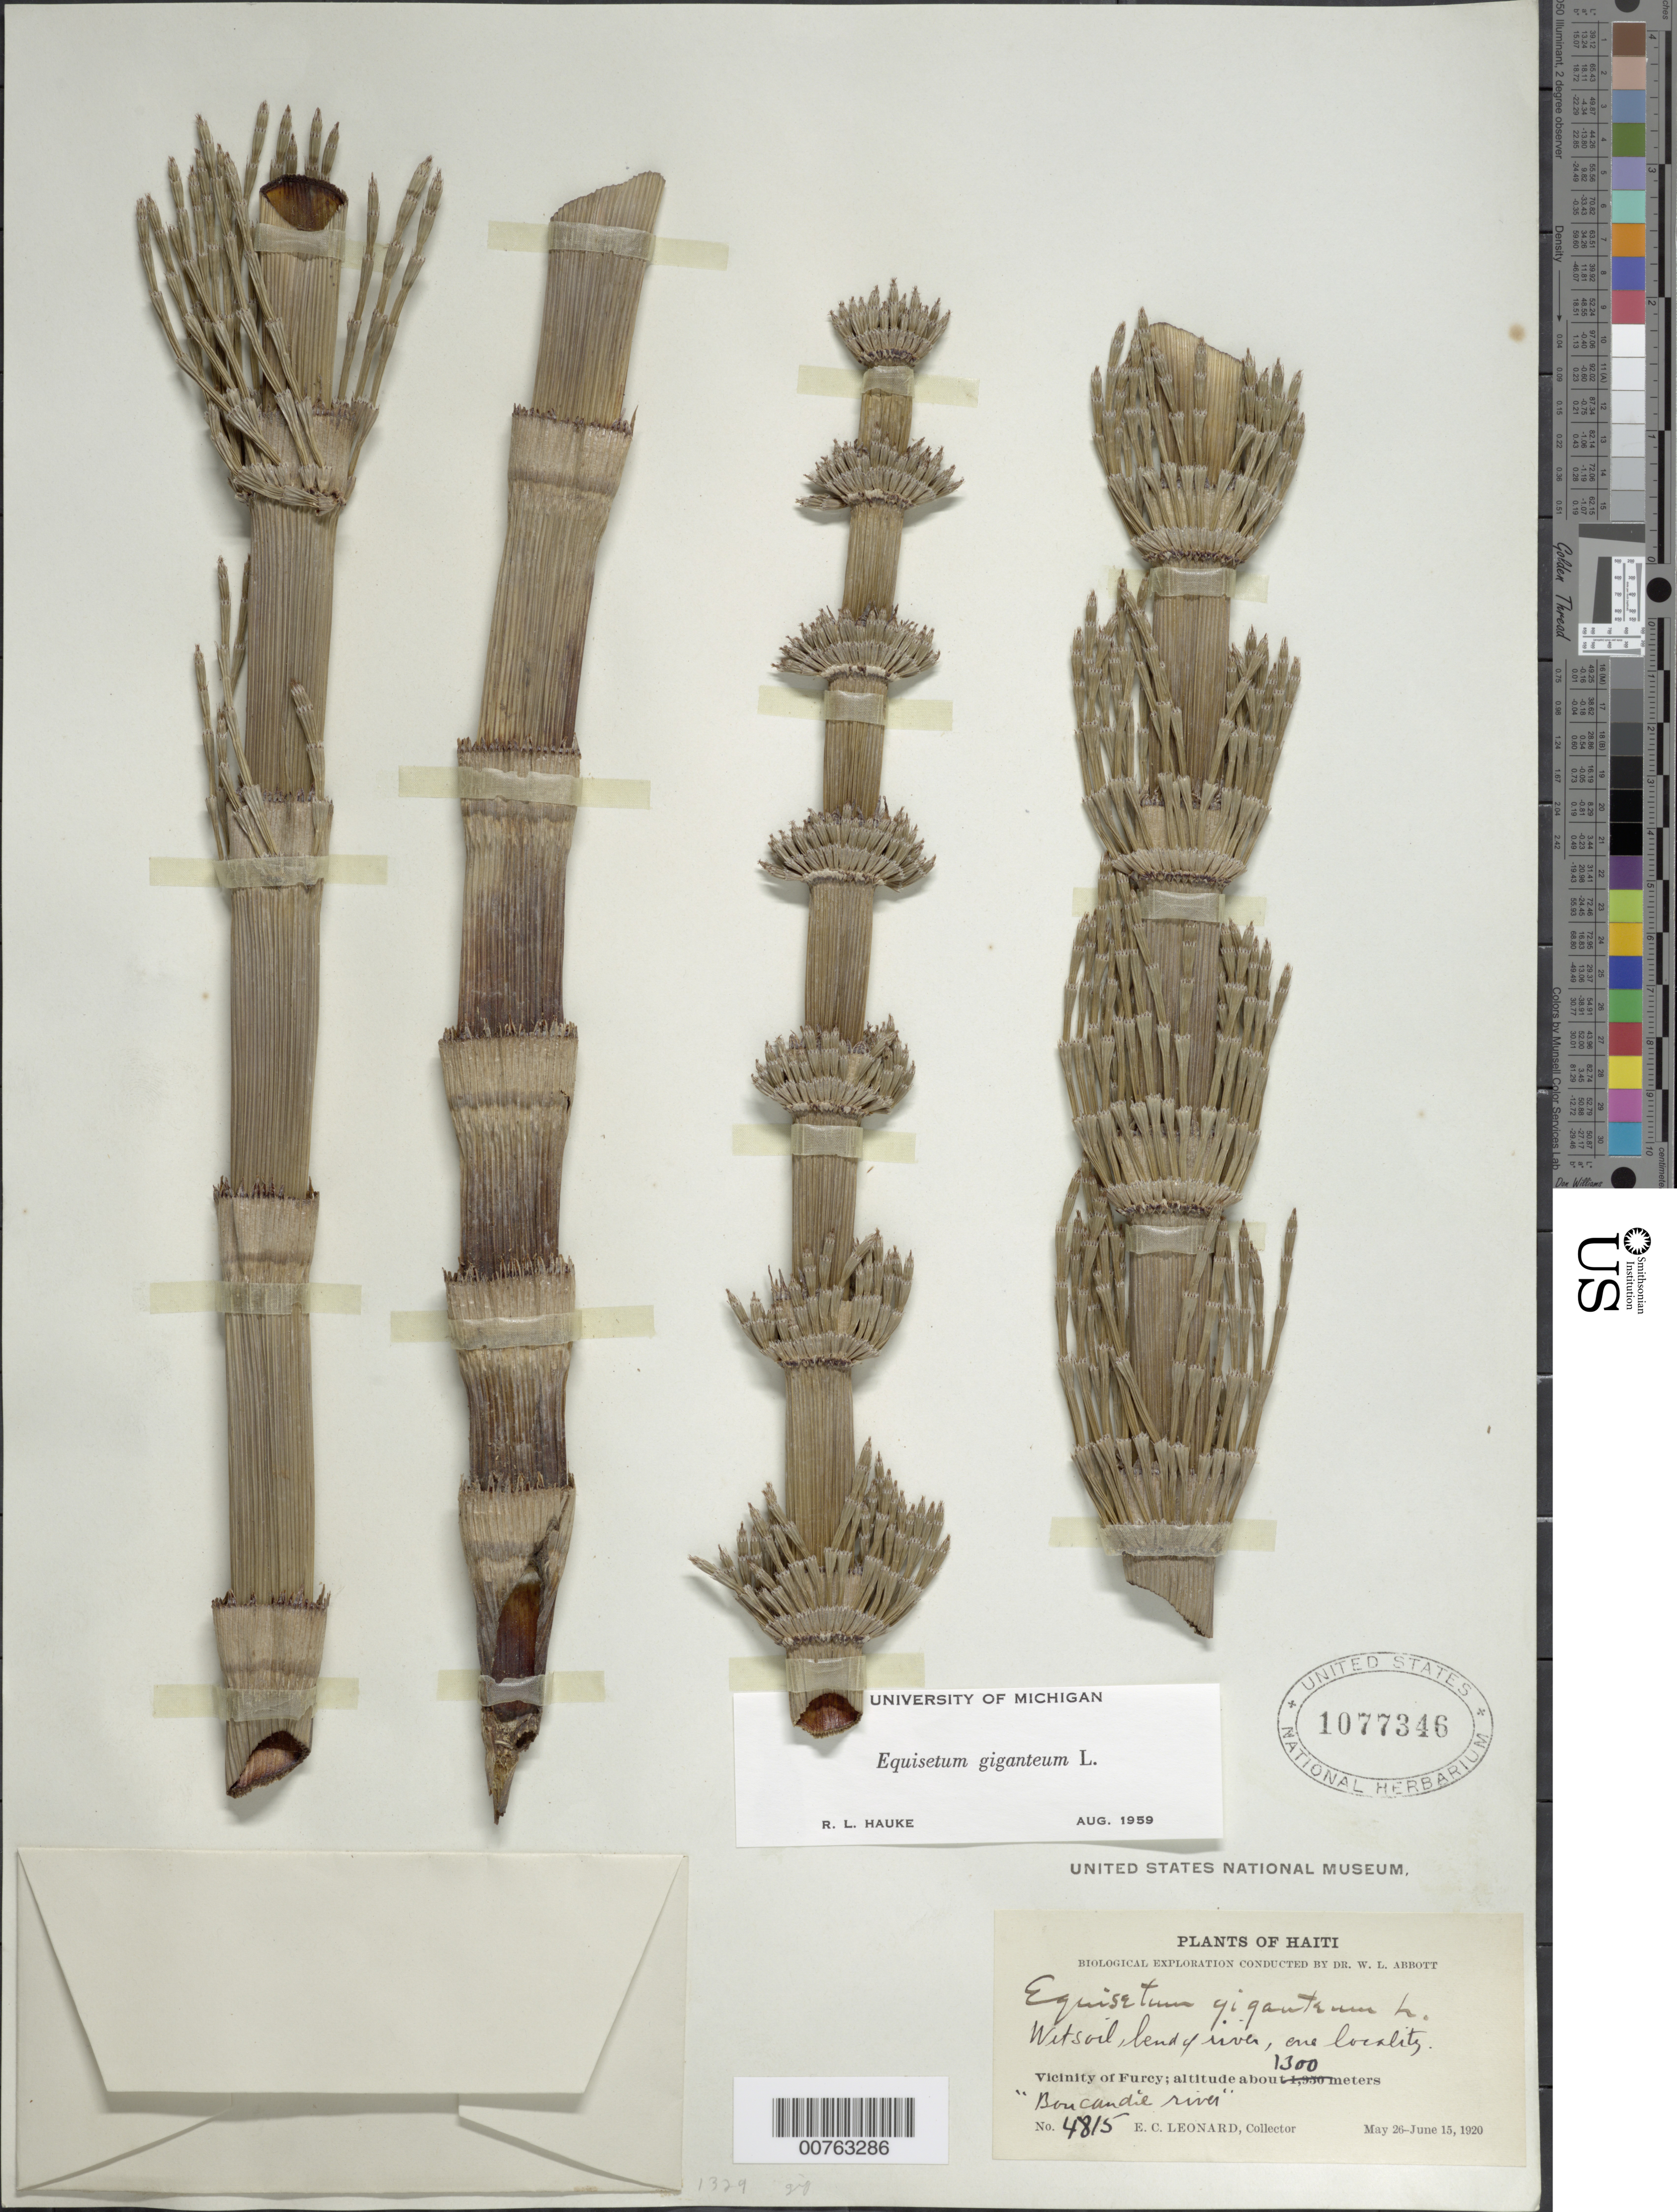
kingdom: Plantae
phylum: Tracheophyta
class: Polypodiopsida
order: Equisetales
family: Equisetaceae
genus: Equisetum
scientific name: Equisetum giganteum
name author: L.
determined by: Hauke, R. L.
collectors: E. C. Leonard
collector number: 4815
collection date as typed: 26 May 1920 15 Jun 1920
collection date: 1920-05-26/1920-06-15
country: Haiti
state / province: Ouest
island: Hispaniola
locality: Vicinity of Furcy, "Boncandie river"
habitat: Wet soil, bend of river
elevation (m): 1300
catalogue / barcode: US 1077346